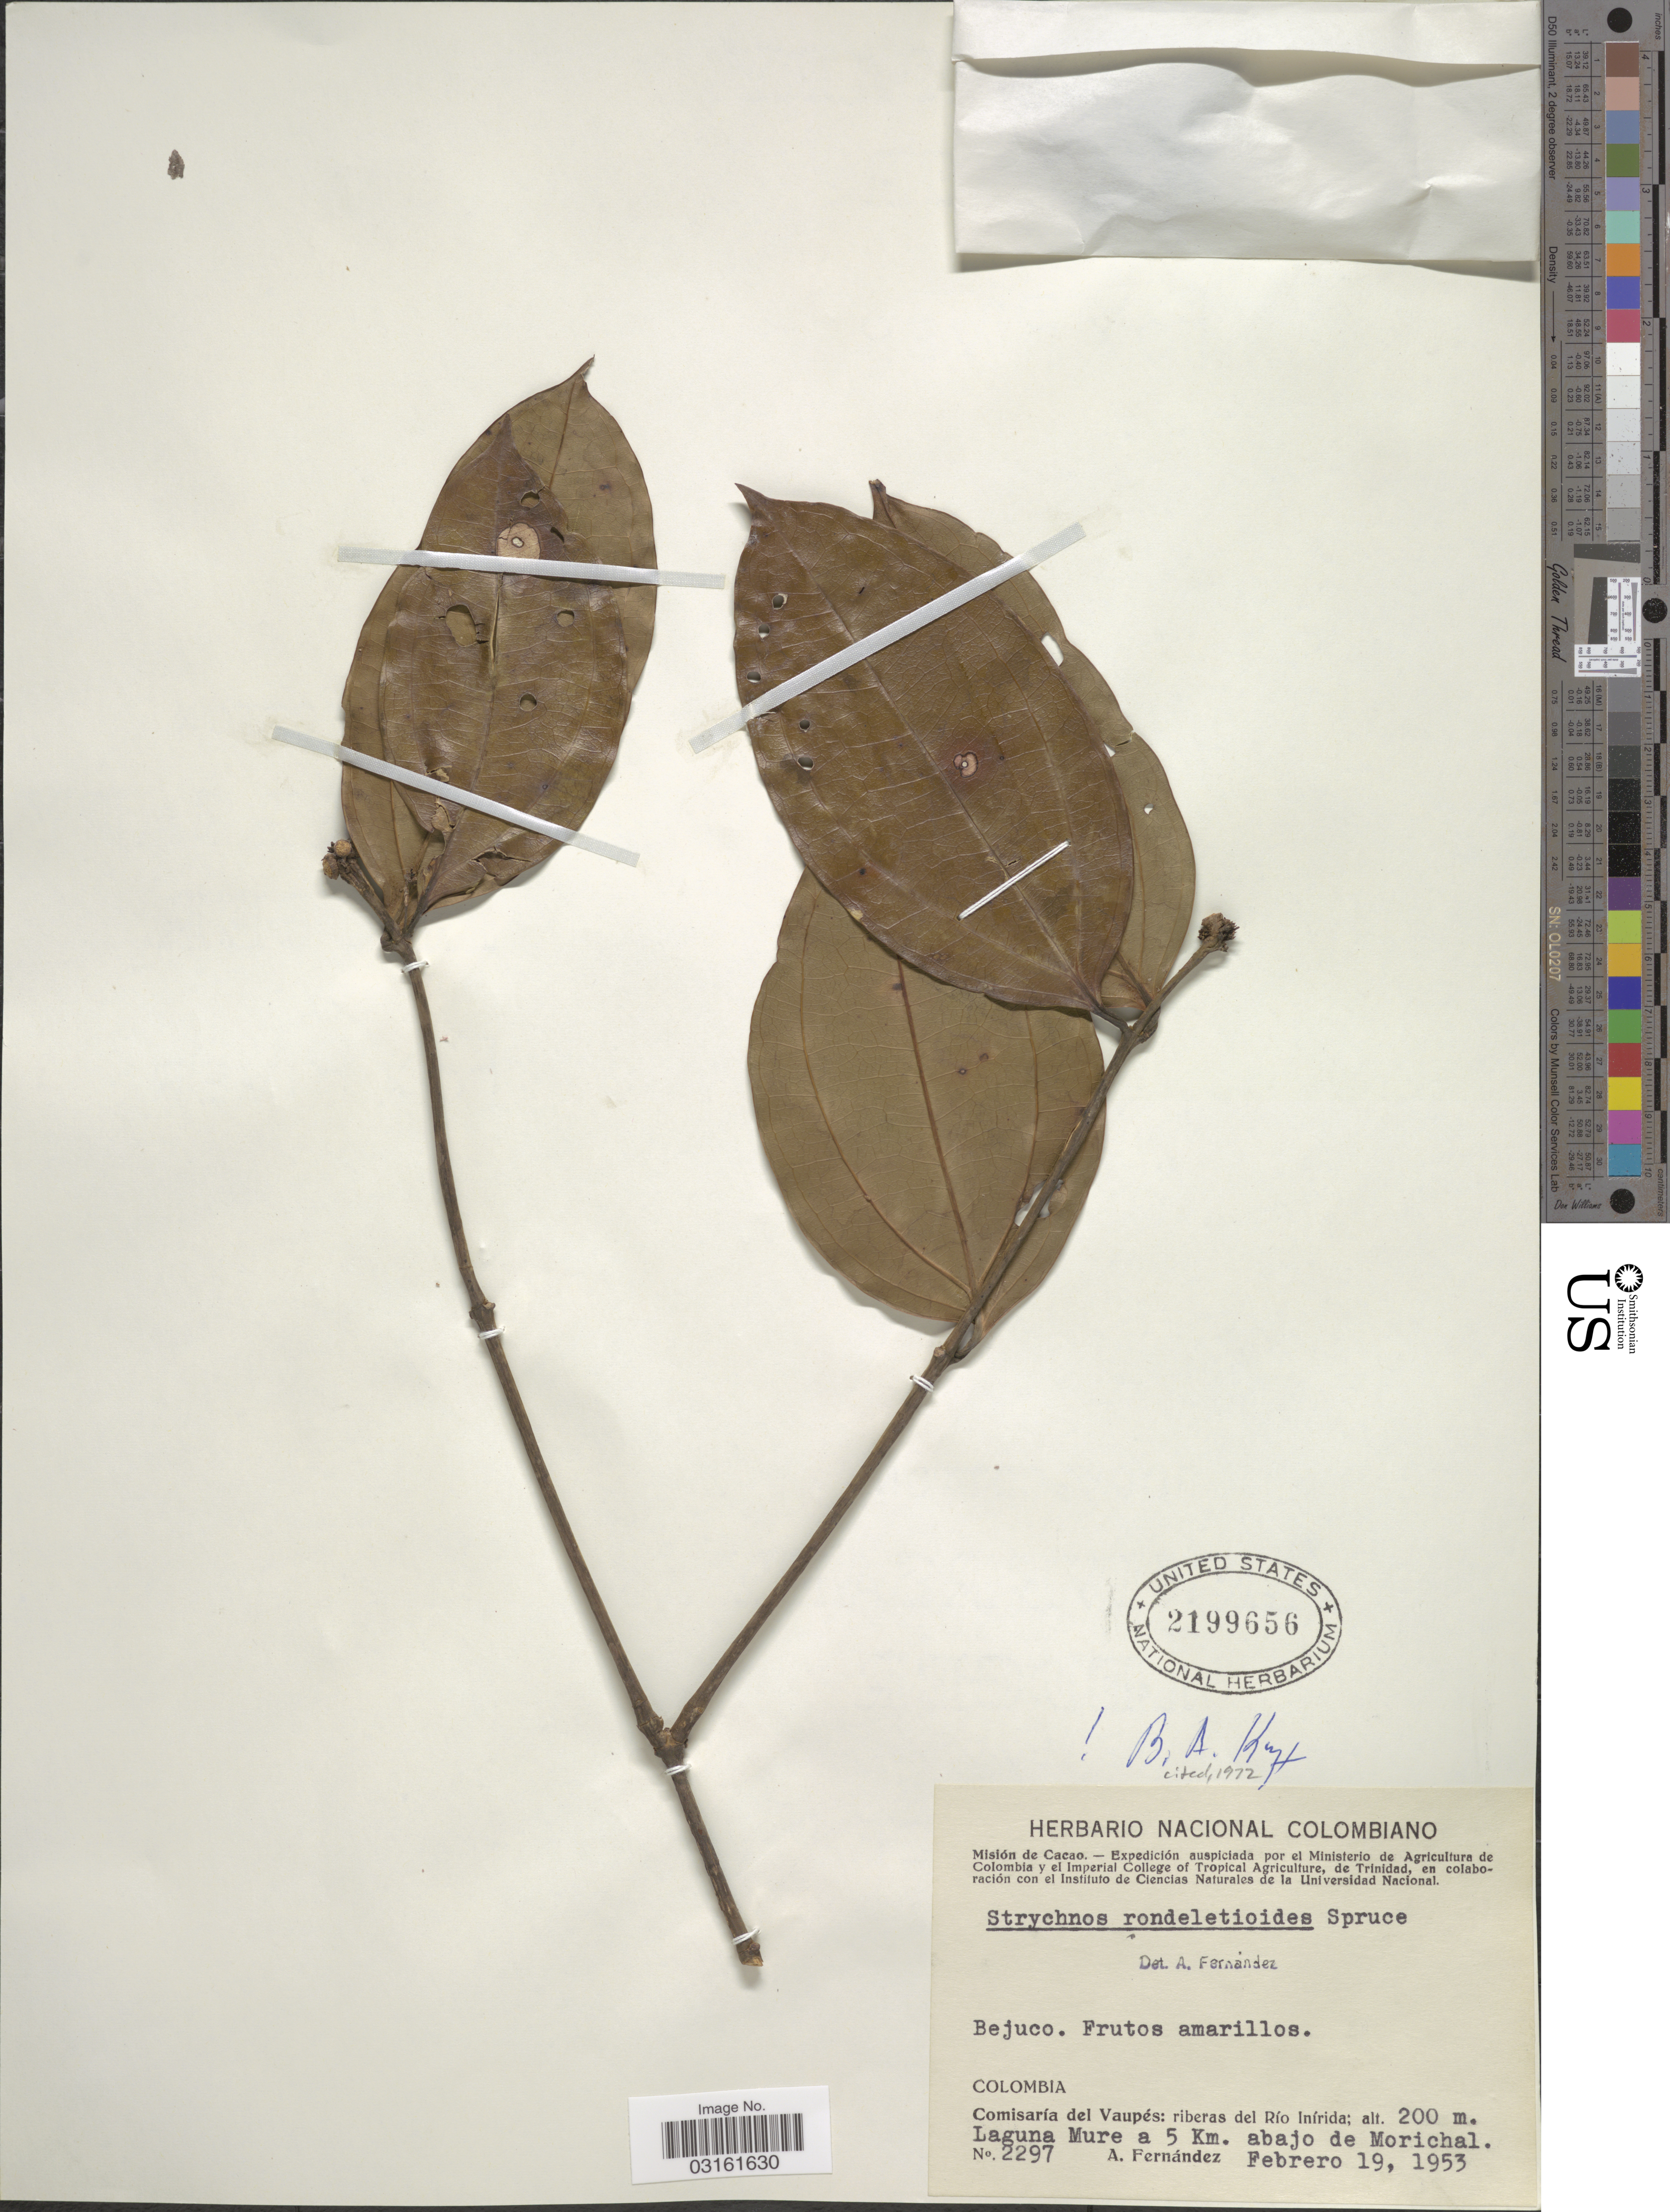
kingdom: Plantae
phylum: Tracheophyta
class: Magnoliopsida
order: Gentianales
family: Loganiaceae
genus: Strychnos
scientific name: Strychnos rondeletioides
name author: Spruce ex Benth.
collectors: A. Fernandez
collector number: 2297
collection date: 1953-02-19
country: Colombia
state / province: Vaupés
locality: Comisaría del Vaupés: riberas del Río Inírida: Laguna Mure a 5 Km. abajo de Morichal.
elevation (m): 200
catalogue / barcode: US 2199656